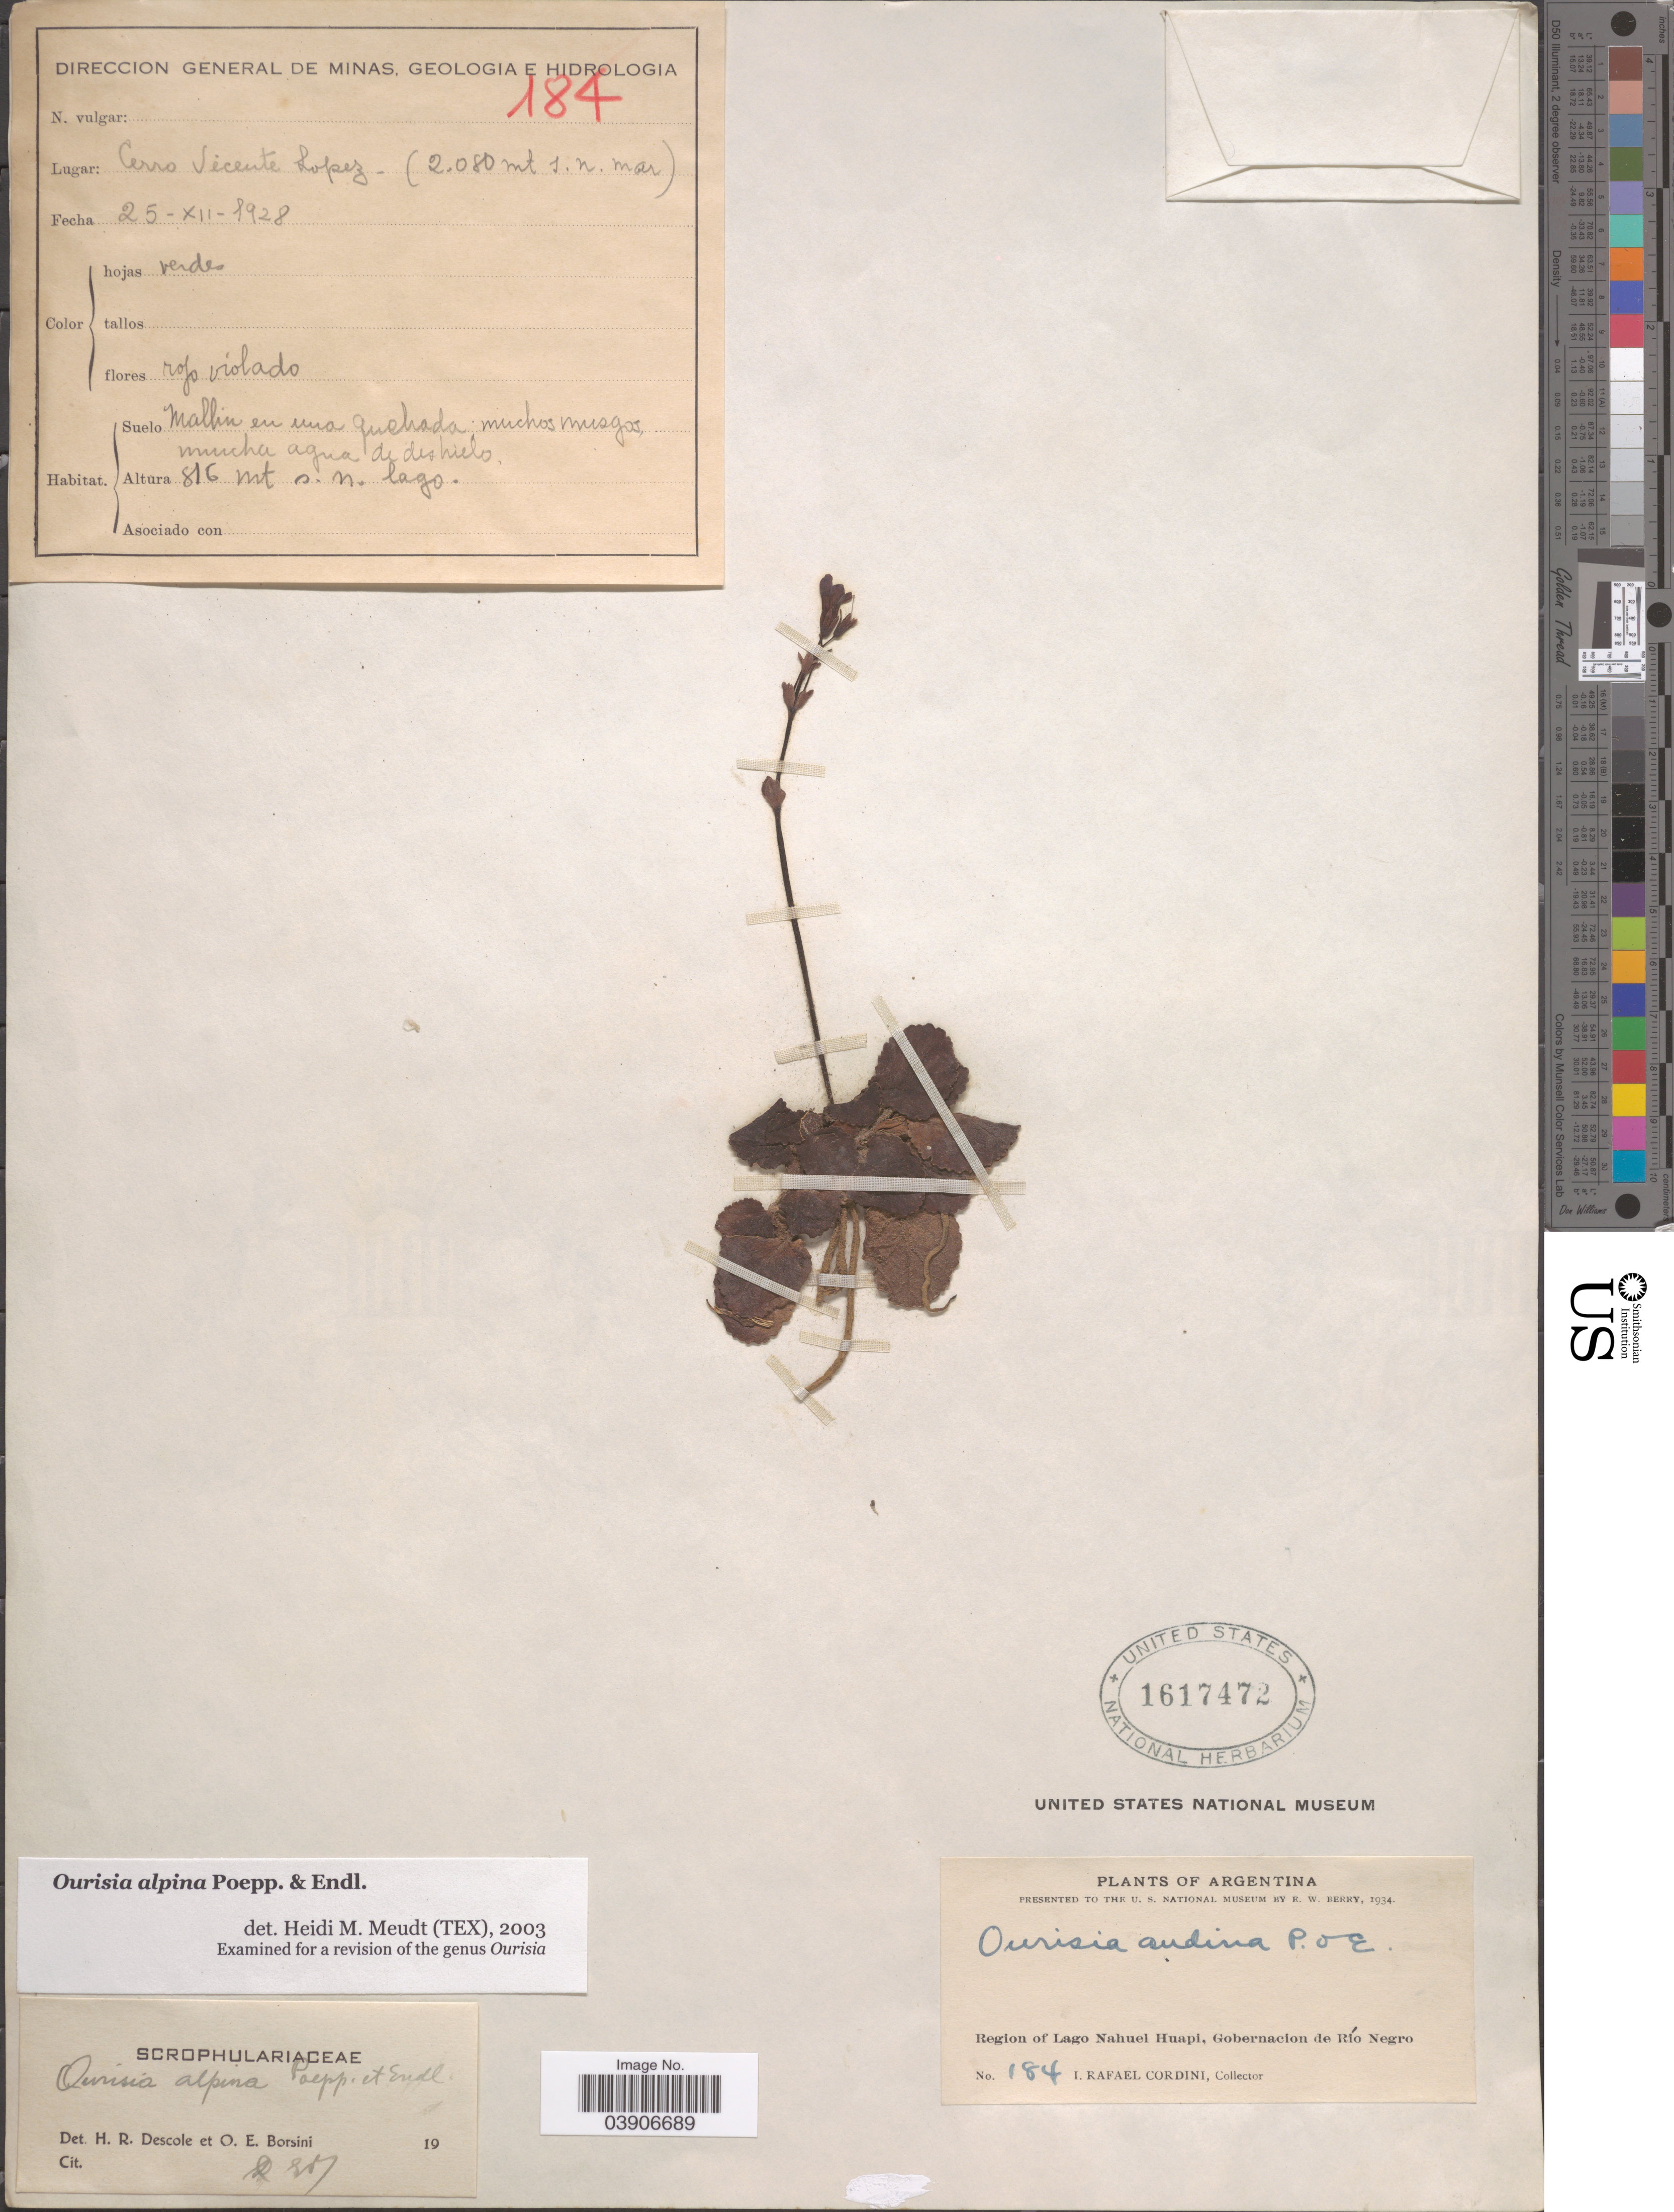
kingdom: Plantae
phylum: Tracheophyta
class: Magnoliopsida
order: Lamiales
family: Plantaginaceae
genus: Ourisia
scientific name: Ourisia alpina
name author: Poepp. & Endl.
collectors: I. Cordini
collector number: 184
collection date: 1928-12-25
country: Argentina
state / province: Rio Negro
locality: Region of Lago Nahuel Huapi, Gobernacion de Río Negro. Cerro Vicente Lopez.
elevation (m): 2080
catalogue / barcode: US 1617472